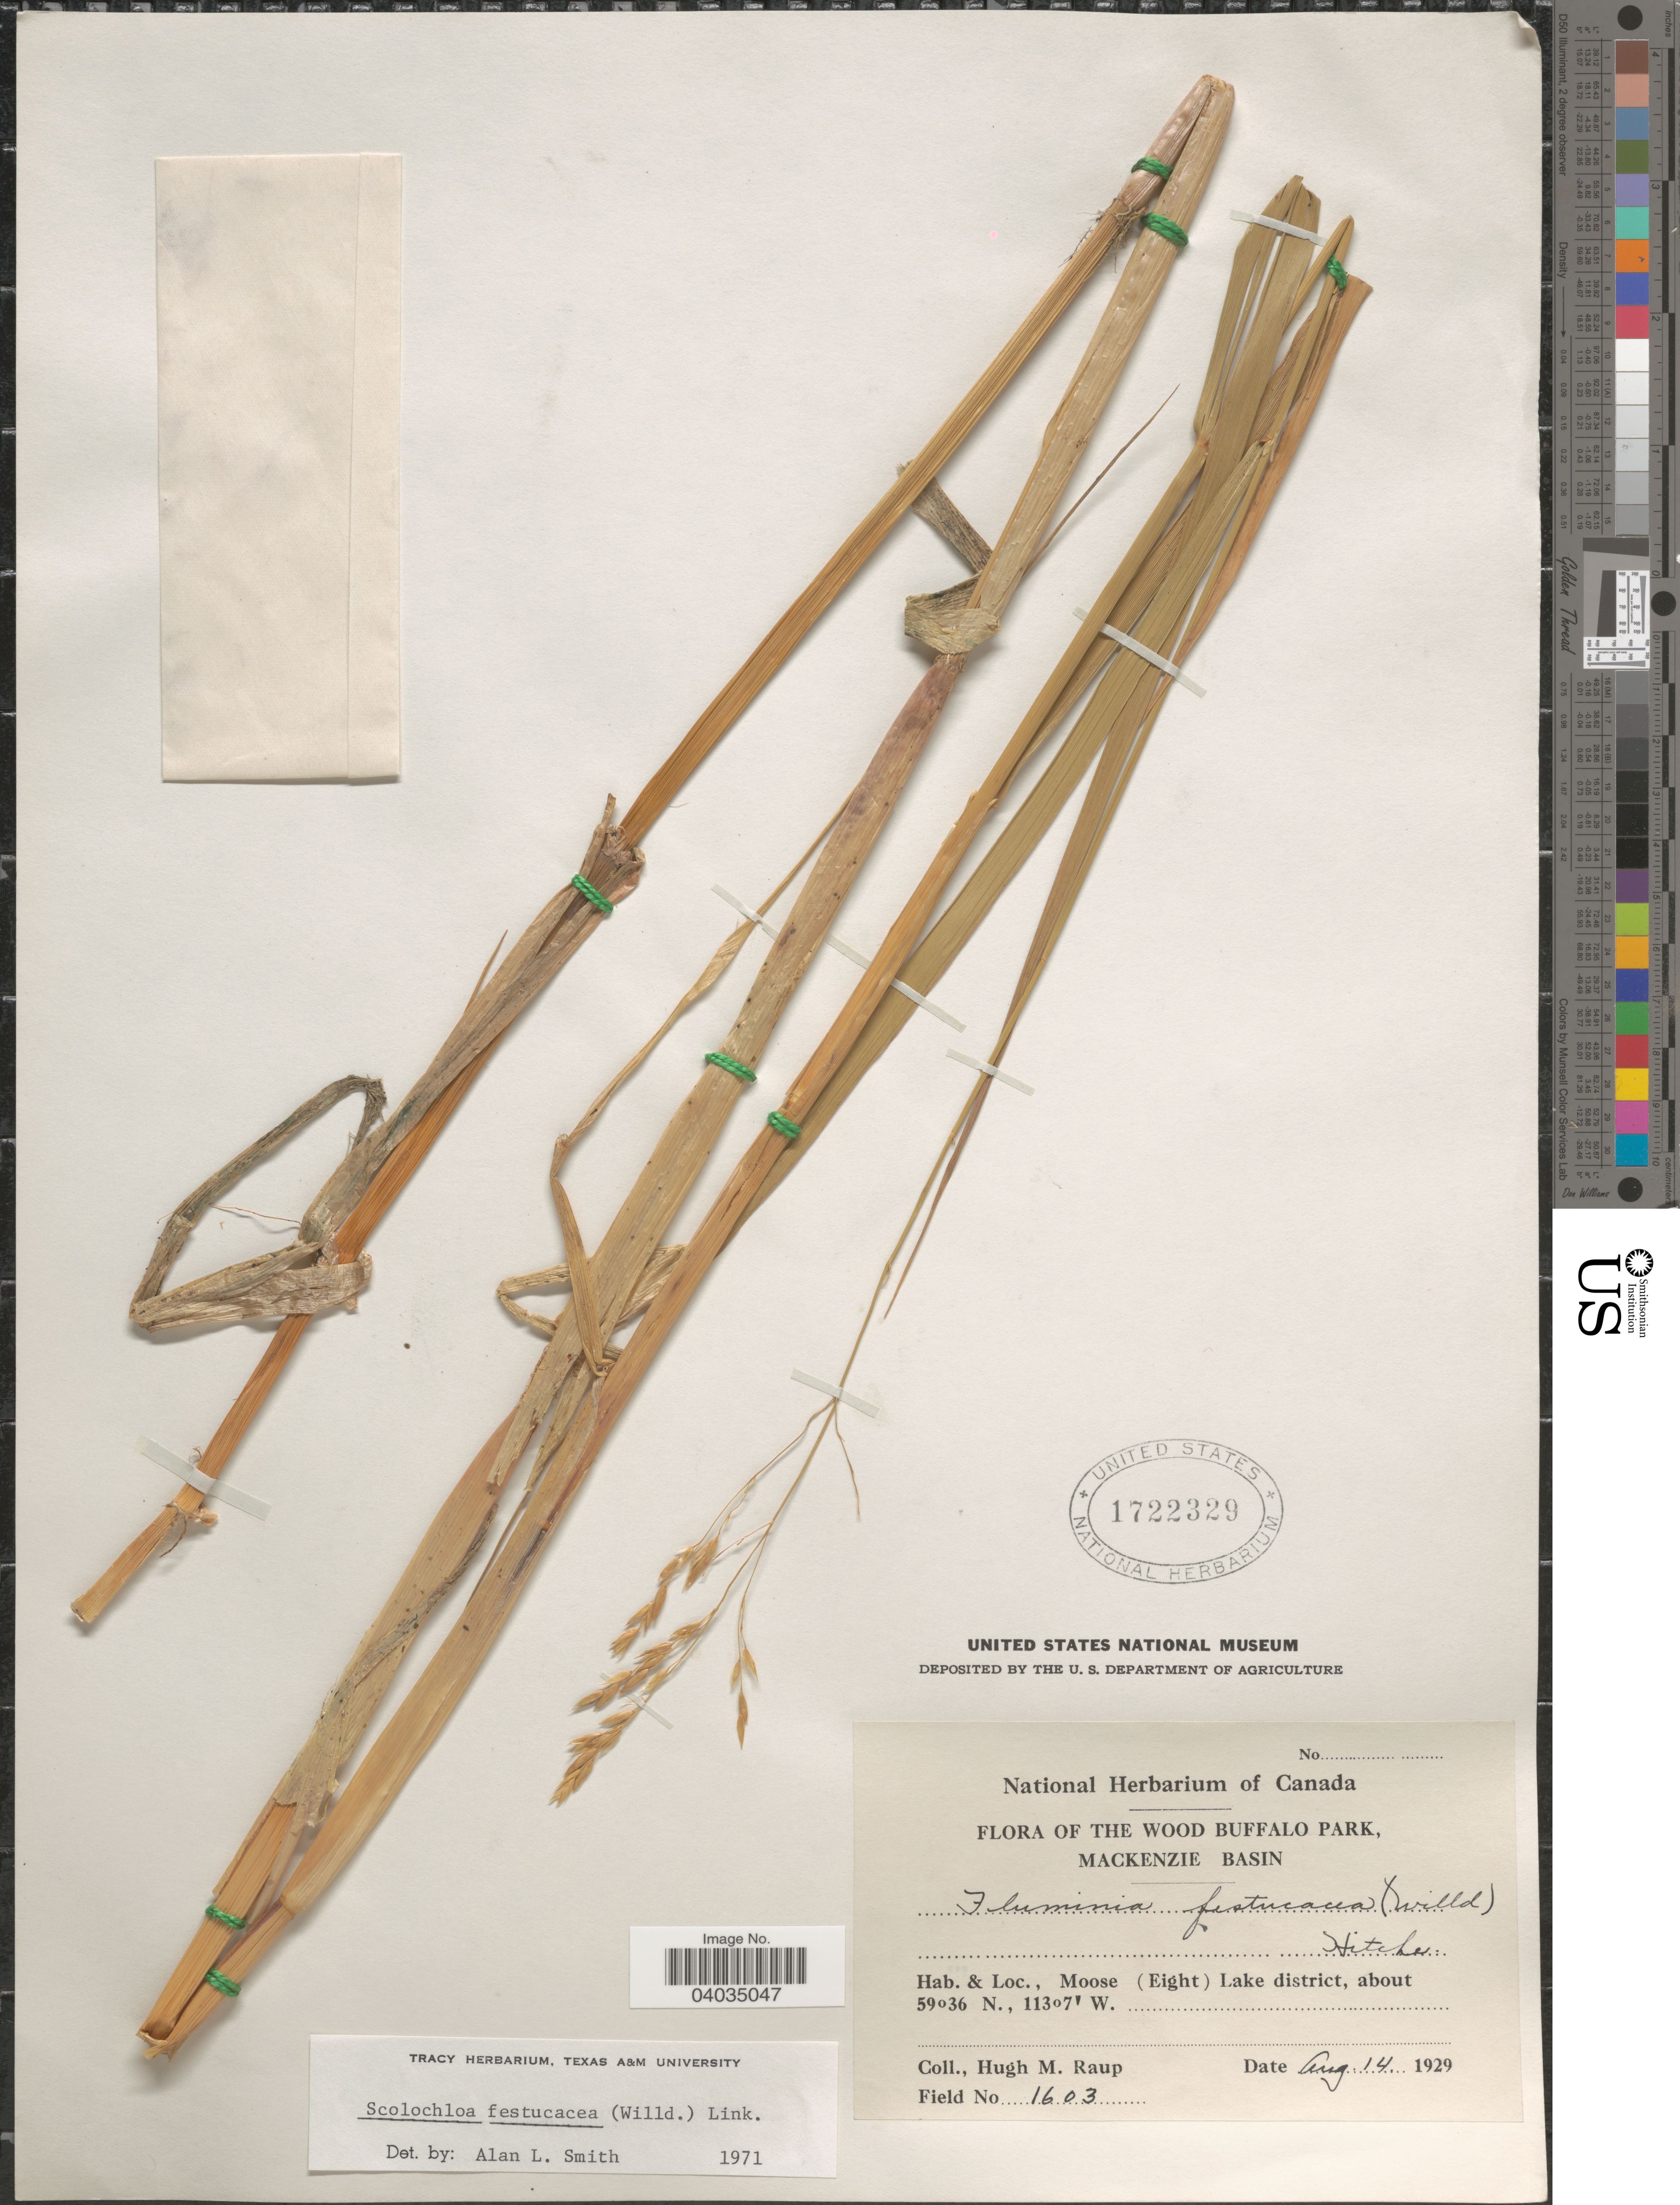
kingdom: Plantae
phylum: Tracheophyta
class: Liliopsida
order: Poales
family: Poaceae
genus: Scolochloa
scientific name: Scolochloa festucacea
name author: (Willd.) Link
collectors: H. Raup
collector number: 1603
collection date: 1929-08-14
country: Canada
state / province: Alberta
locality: The Wood Buffalo Park, Mackenzie Basin. Moose (Eight) Lake district.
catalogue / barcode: US 1722329